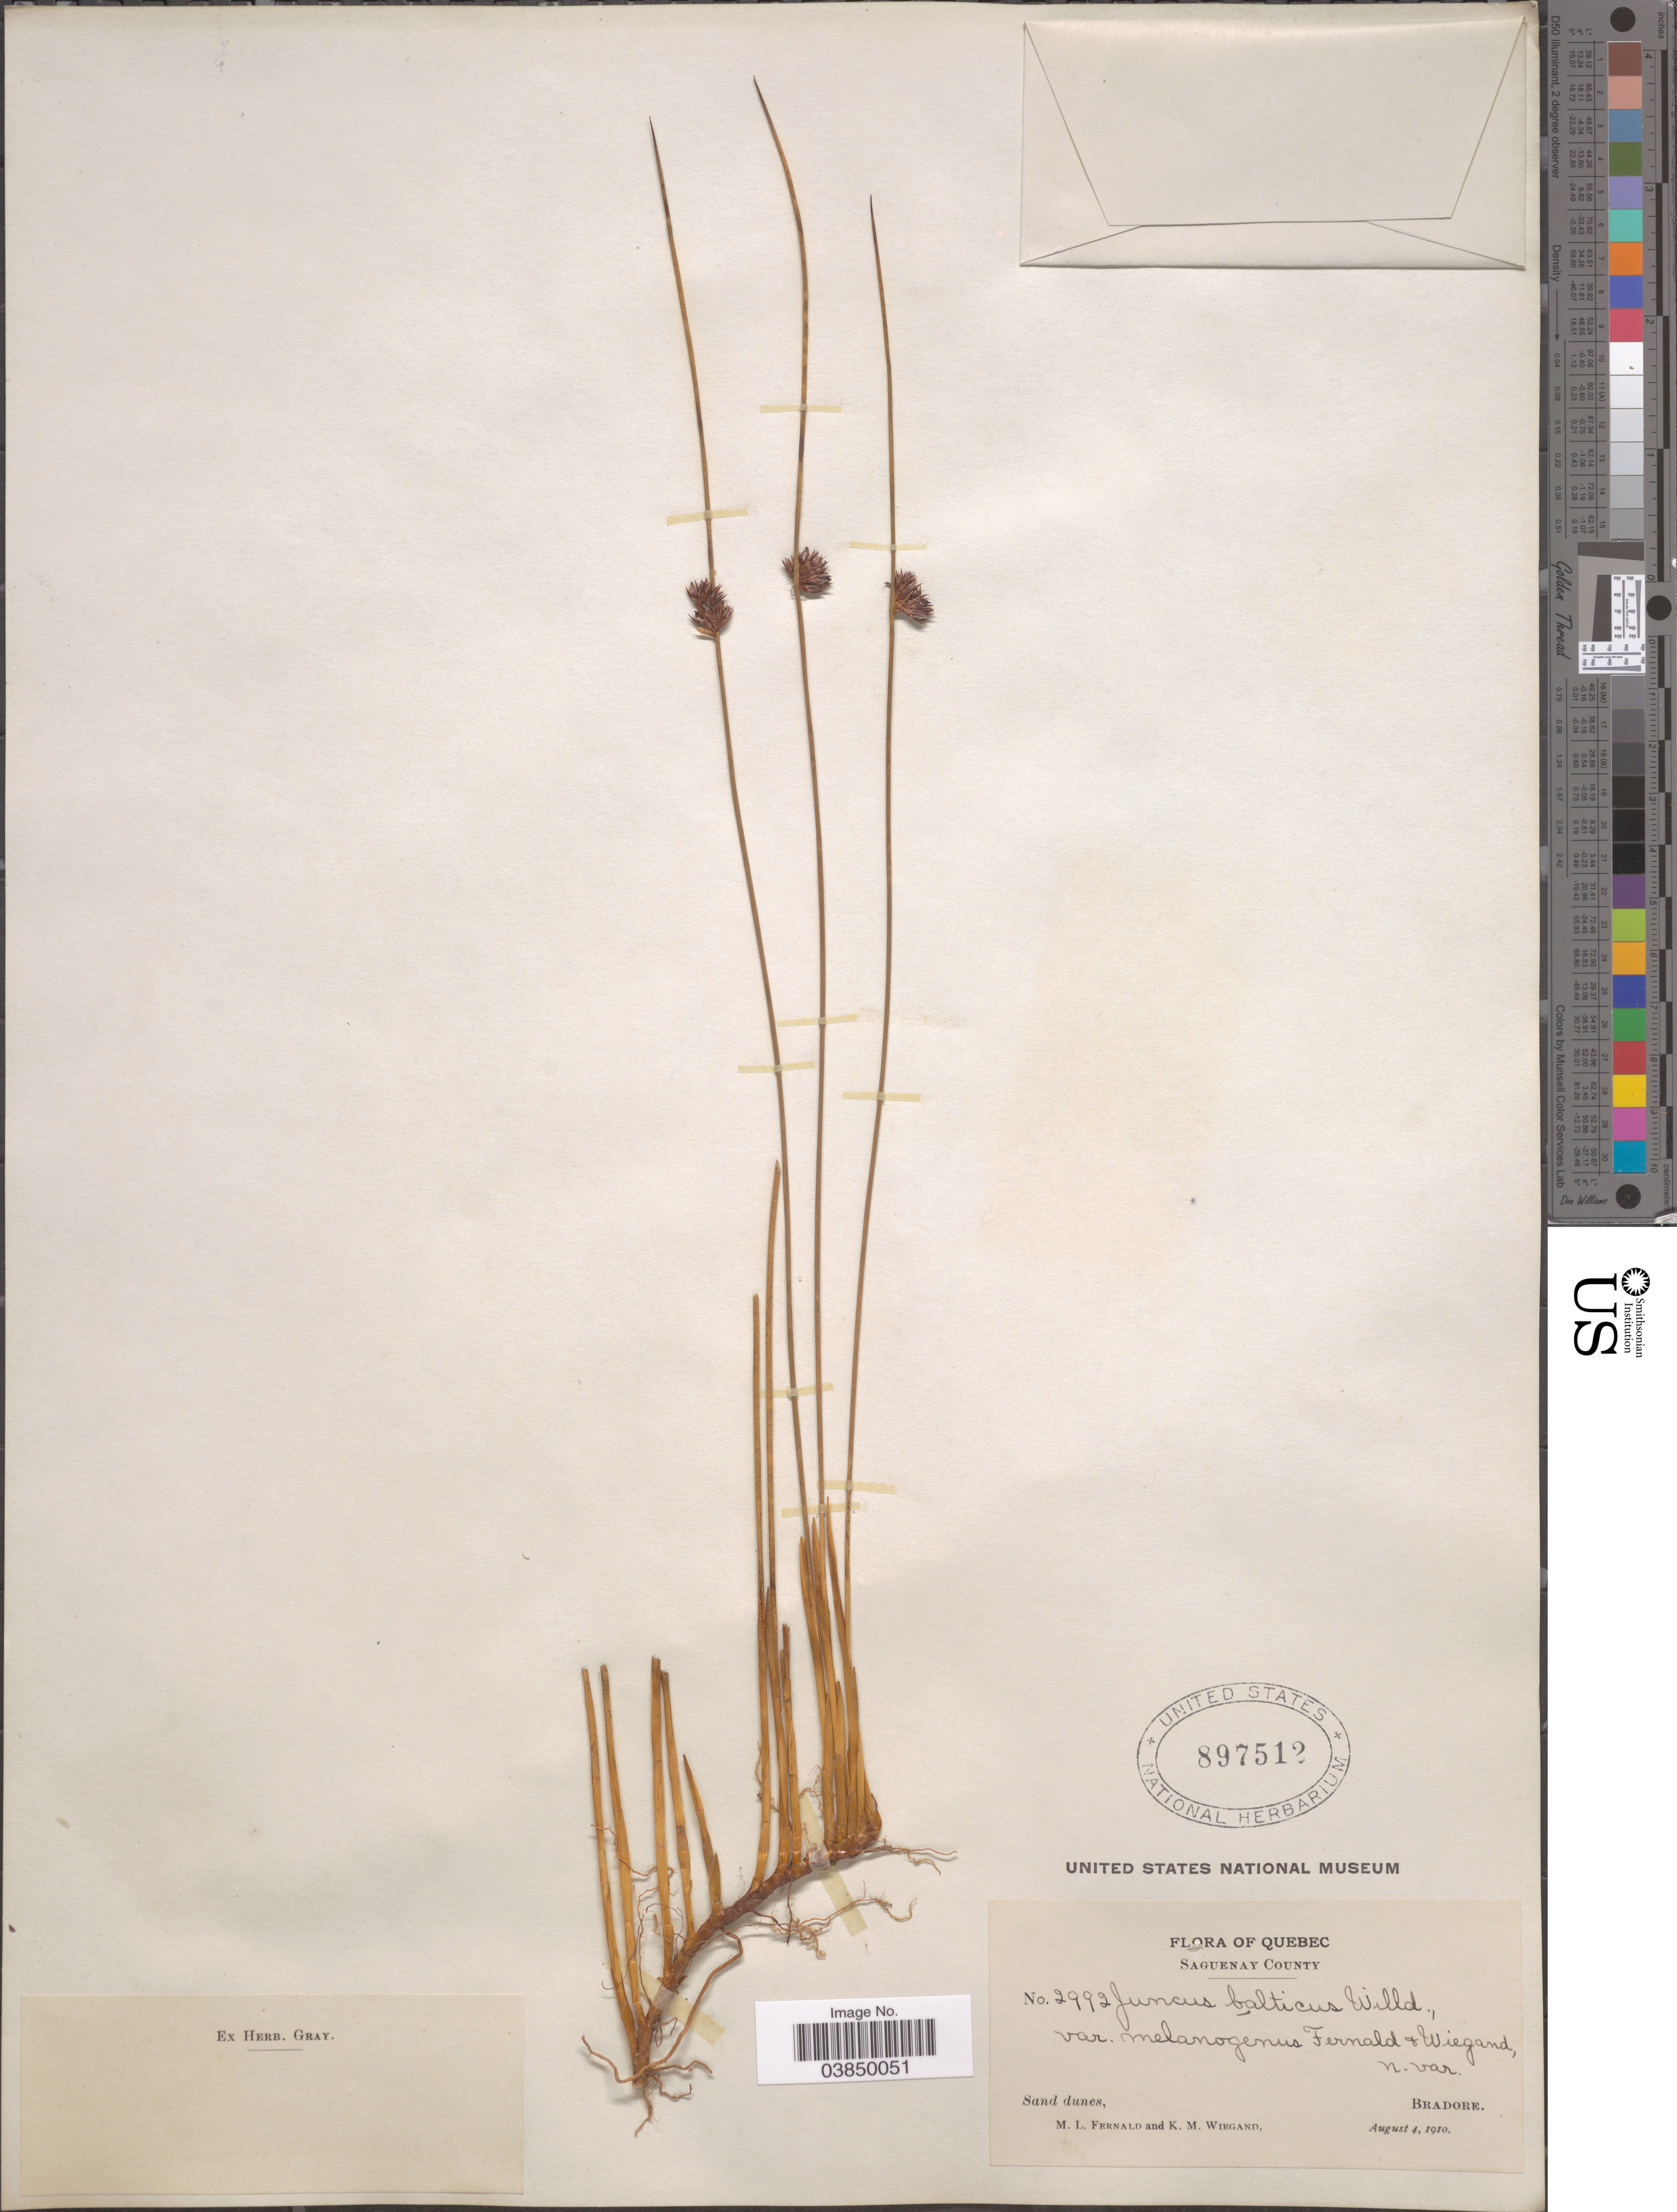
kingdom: Plantae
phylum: Tracheophyta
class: Liliopsida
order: Poales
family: Juncaceae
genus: Juncus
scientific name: Juncus balticus var. melanogenus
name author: Fernald & Wiegand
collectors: M. L. Fernald & K. M. Wiegand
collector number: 2992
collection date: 1910-08-04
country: Canada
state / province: Quebec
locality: Saguenay County. Bradore.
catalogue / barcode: US 897512